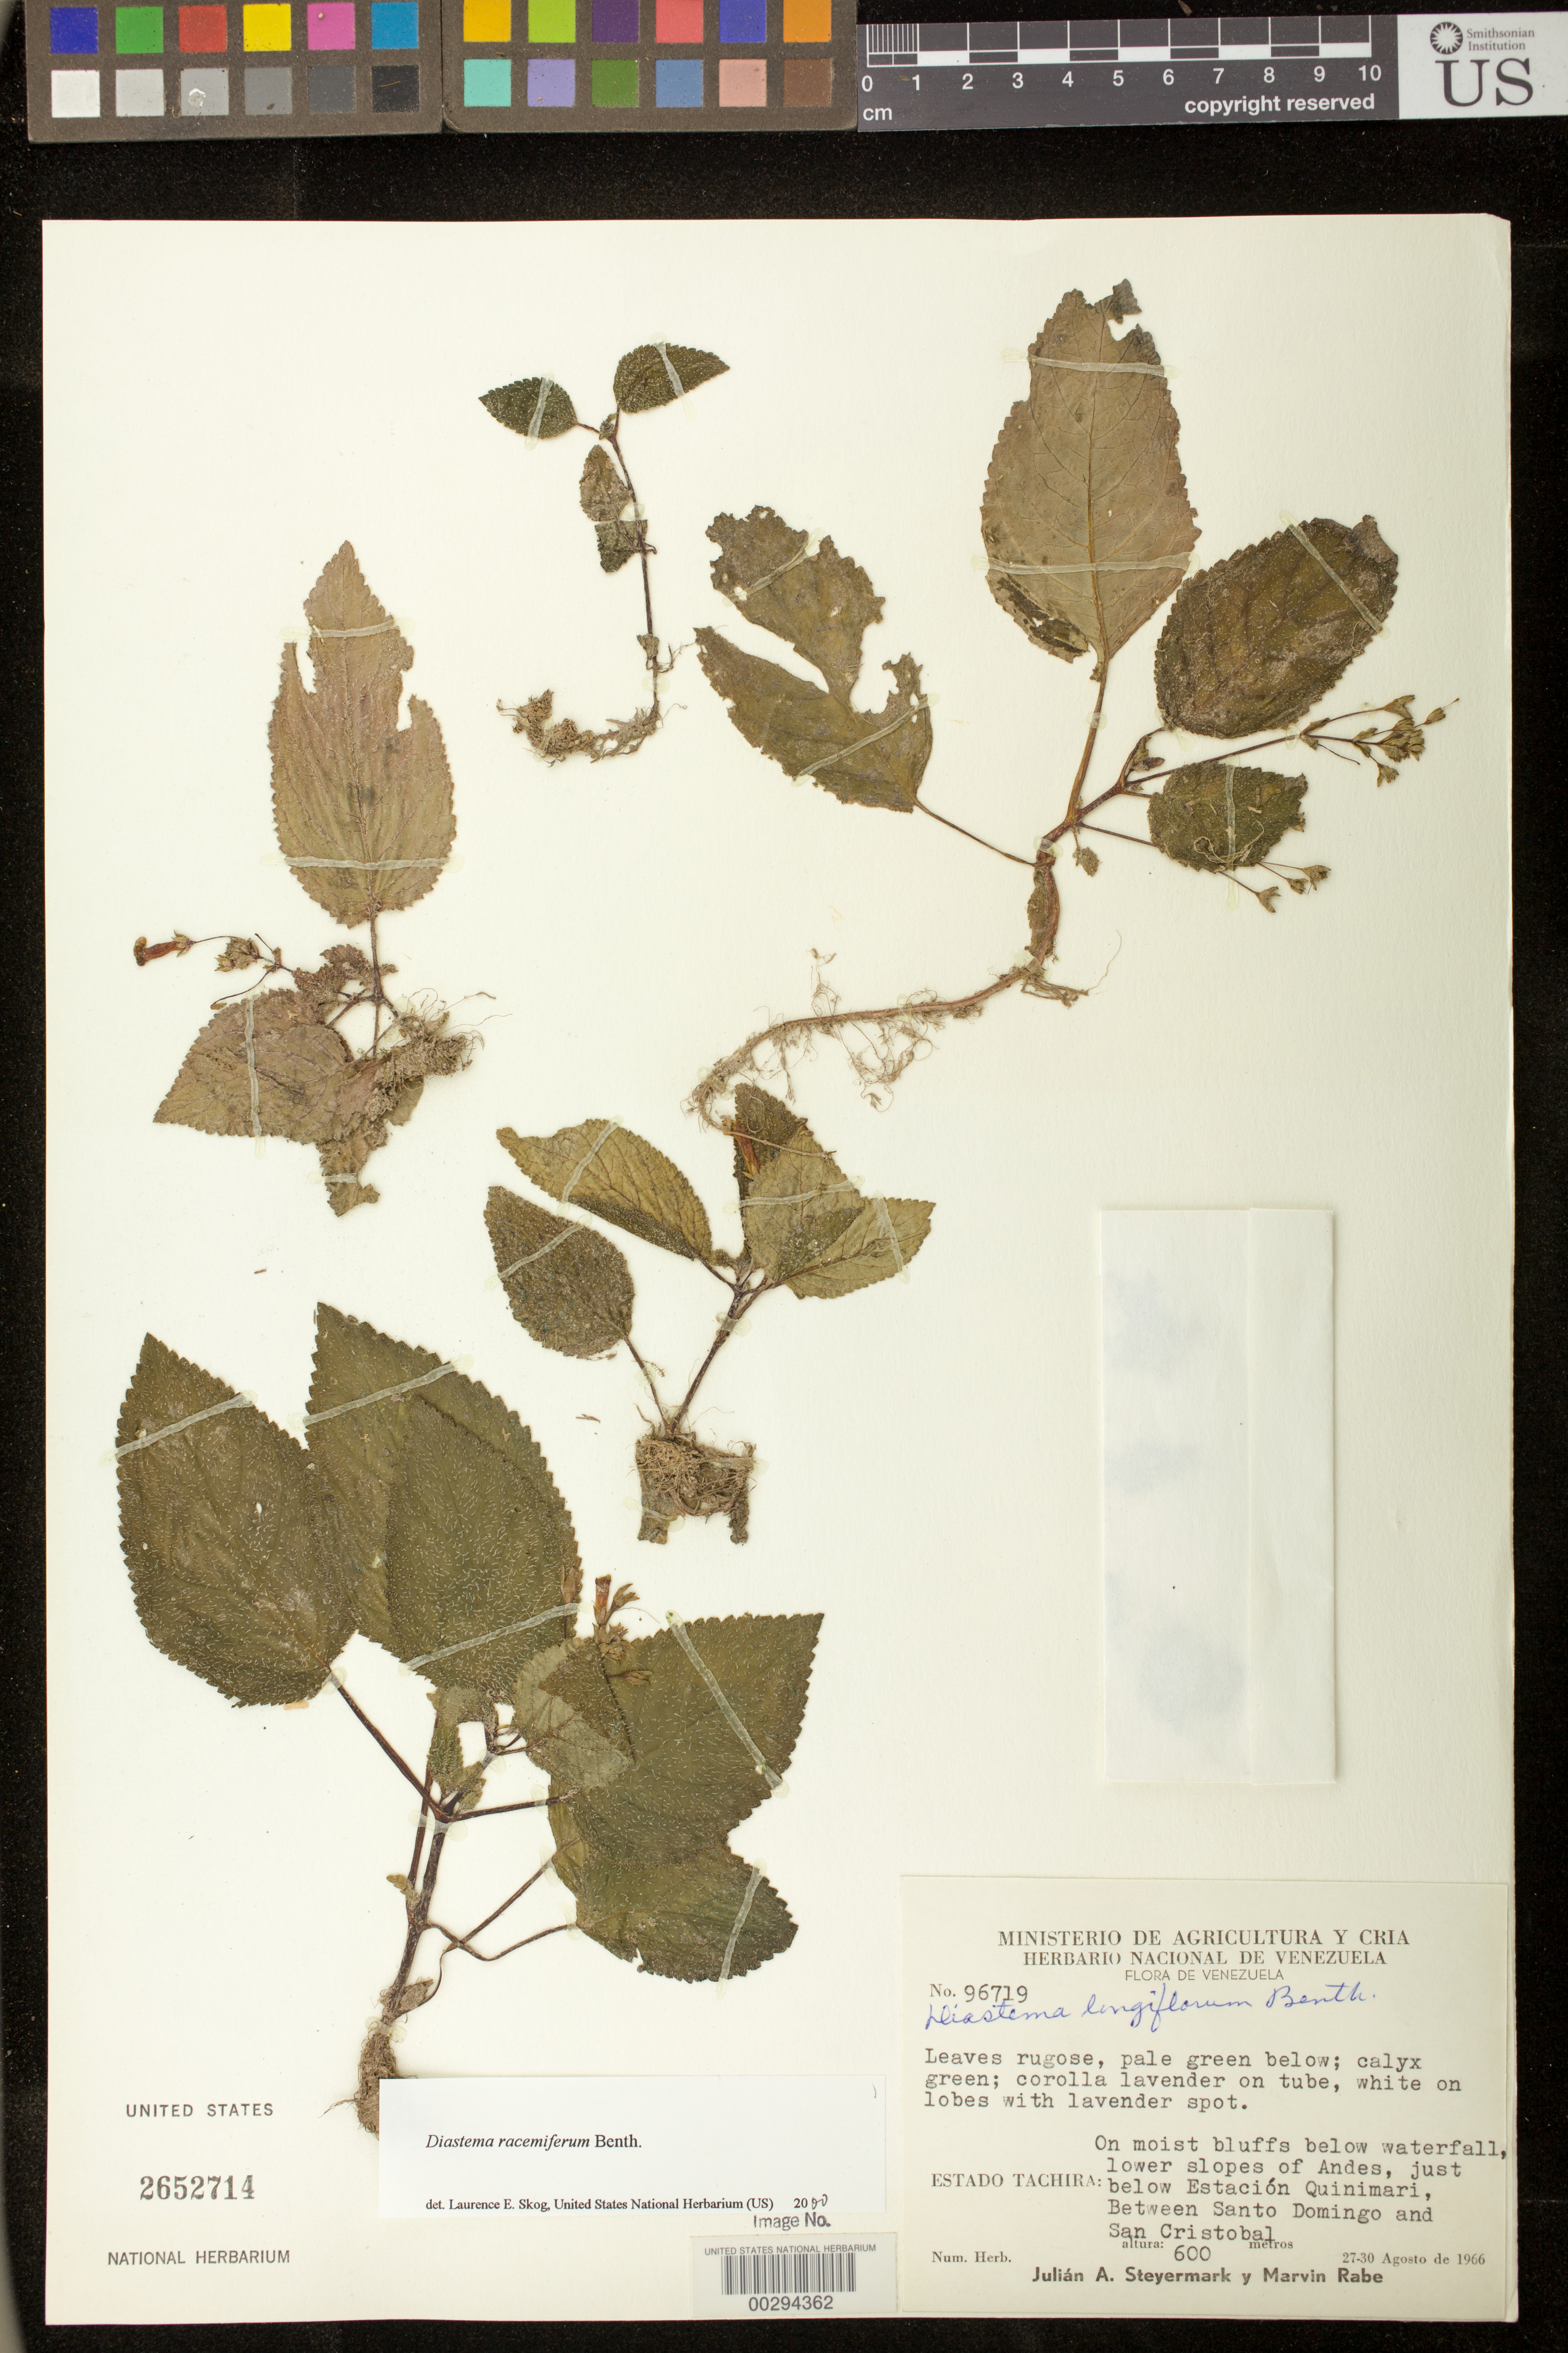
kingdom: Plantae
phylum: Tracheophyta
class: Magnoliopsida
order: Lamiales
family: Gesneriaceae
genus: Diastema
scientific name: Diastema racemiferum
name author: Benth.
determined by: Skog, Laurence E.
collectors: J. Steyermark & M. Rabe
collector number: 96719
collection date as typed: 27-30 Aug 1966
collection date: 1966-08-27/1966-08-30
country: Venezuela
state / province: Táchira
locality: Lower slopes of Andes, just below Estación Quinimari, between Santo Domingo and San Cristobal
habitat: On moist bluffs below waterfall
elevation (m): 600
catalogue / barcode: US 2652714